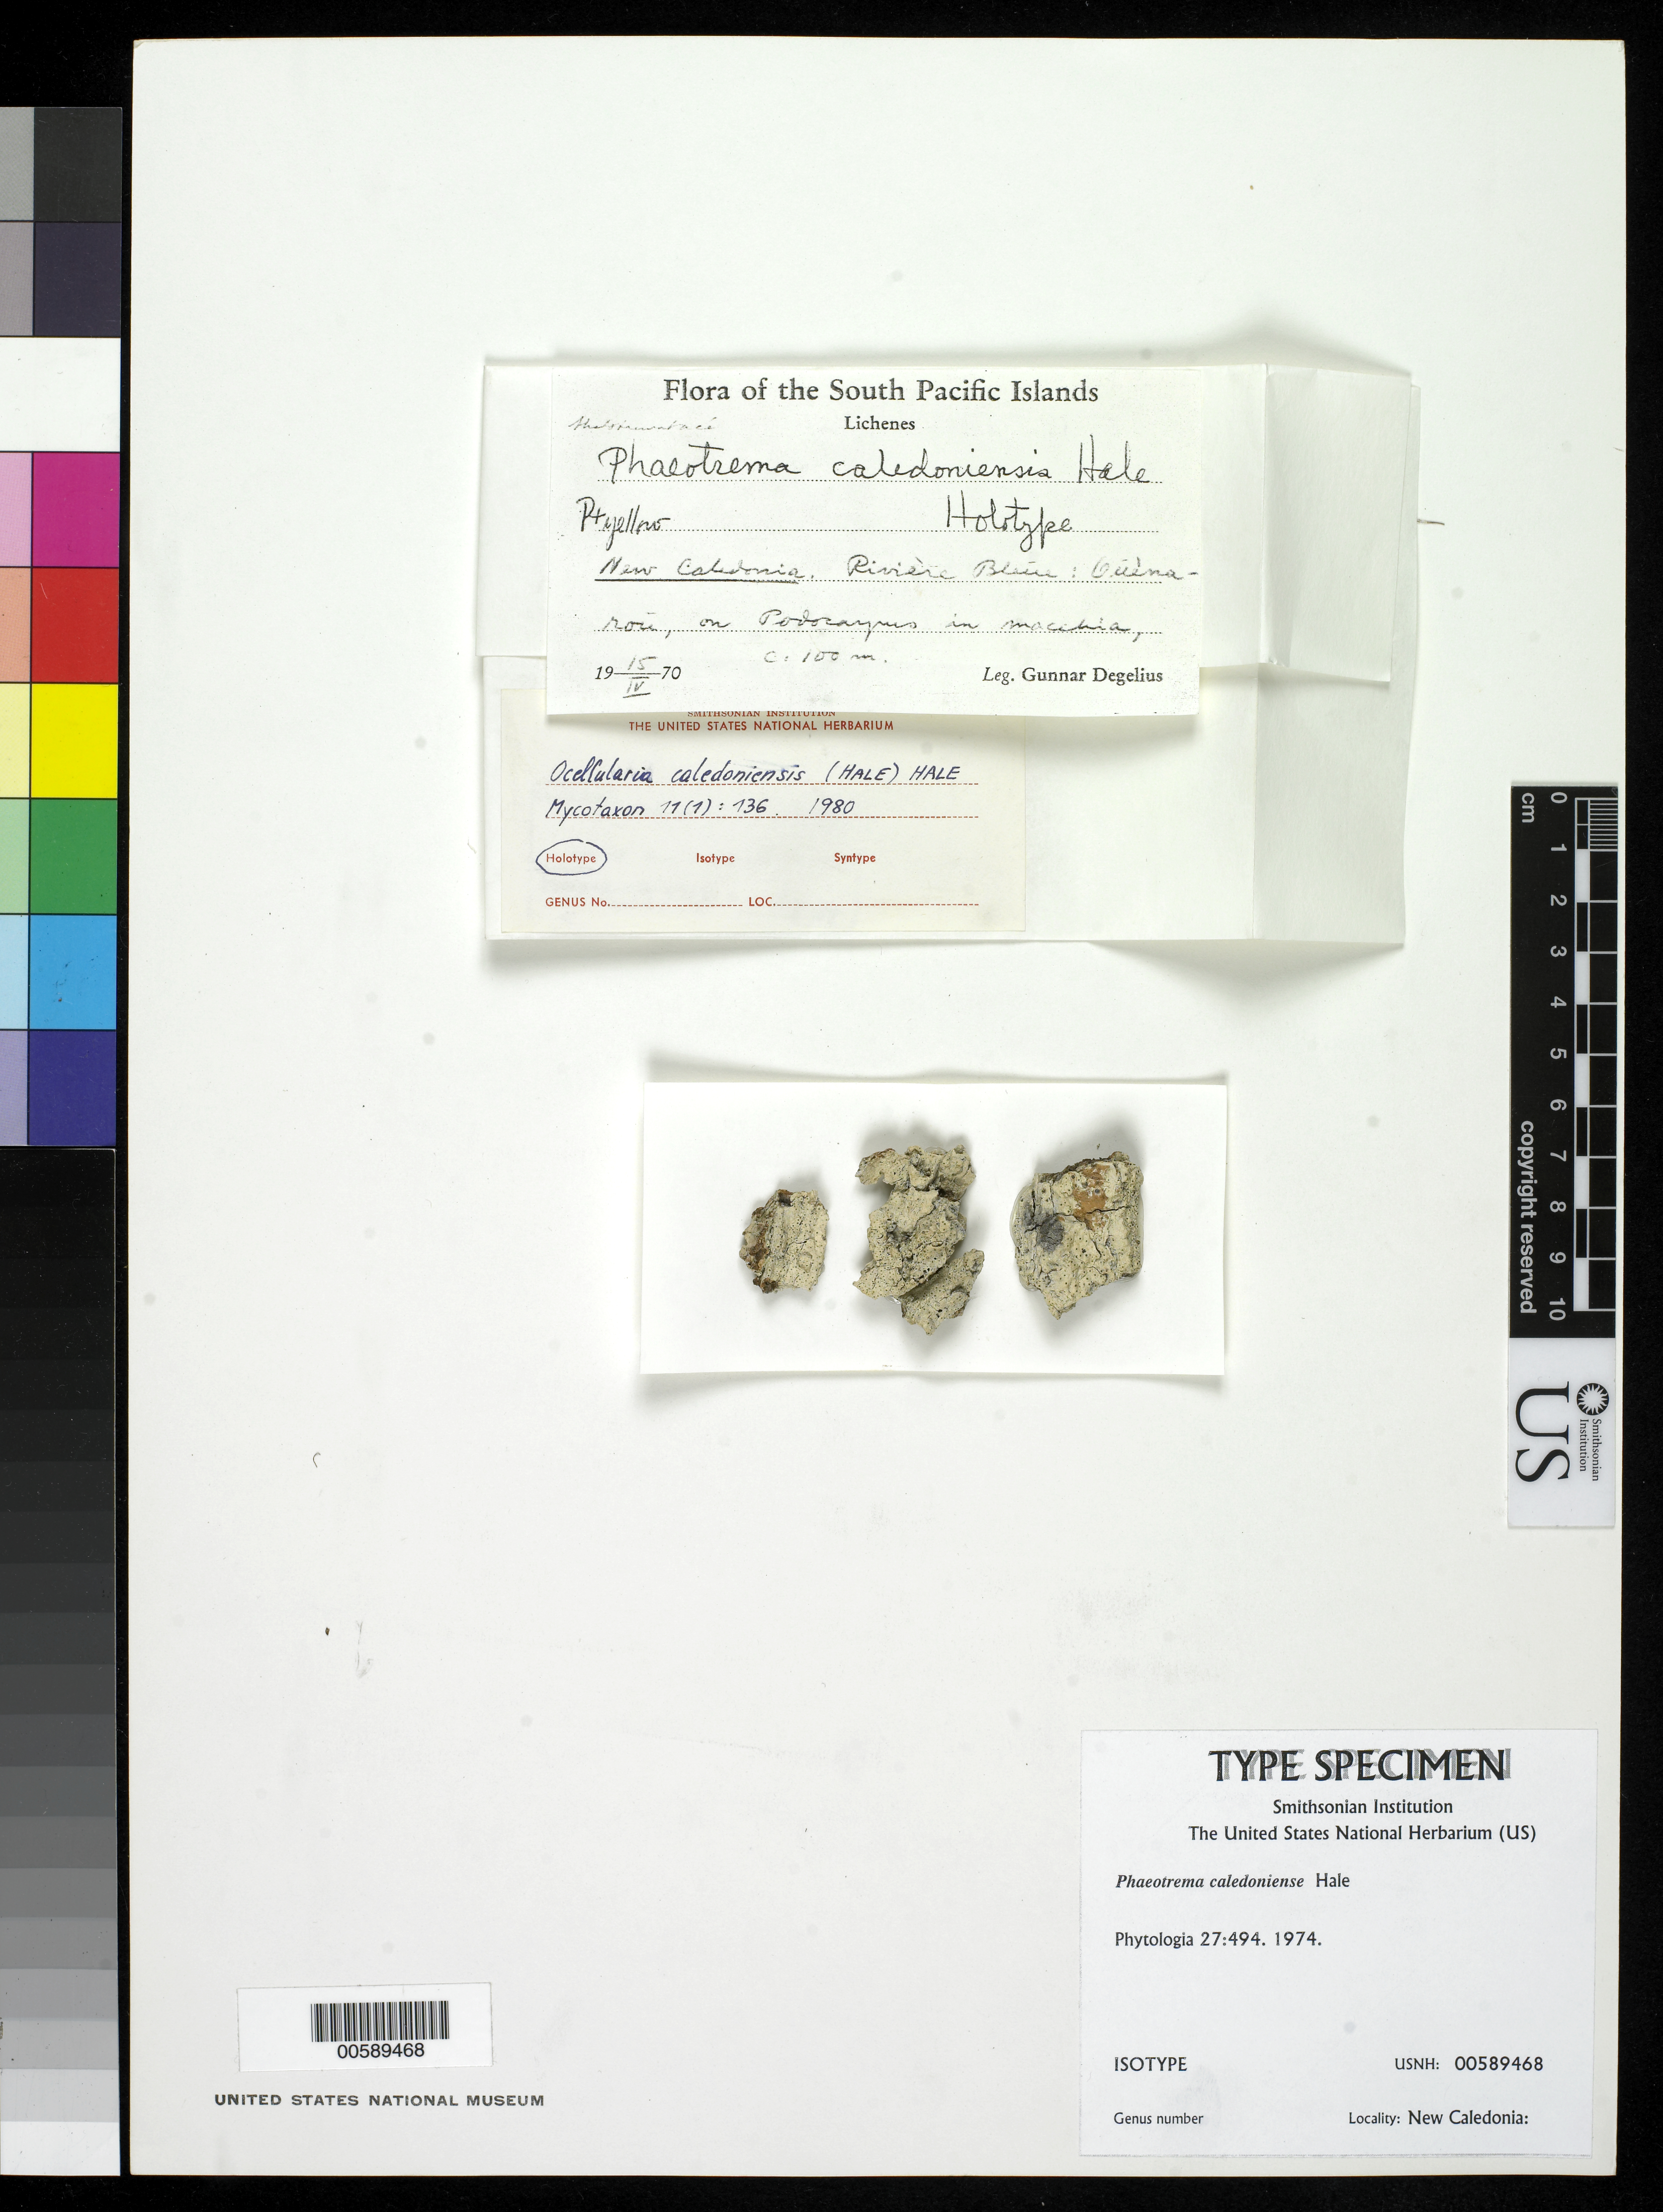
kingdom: Fungi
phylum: Ascomycota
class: Lecanoromycetes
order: Ostropales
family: Graphidaceae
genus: Phaeotrema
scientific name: Phaeotrema caledoniense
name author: Hale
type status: Isotype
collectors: G. B. F. Degelius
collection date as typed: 15 May 1970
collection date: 1970-05-15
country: New Caledonia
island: New Caledonia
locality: Riviere Bleue, Guineroii.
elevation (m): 100